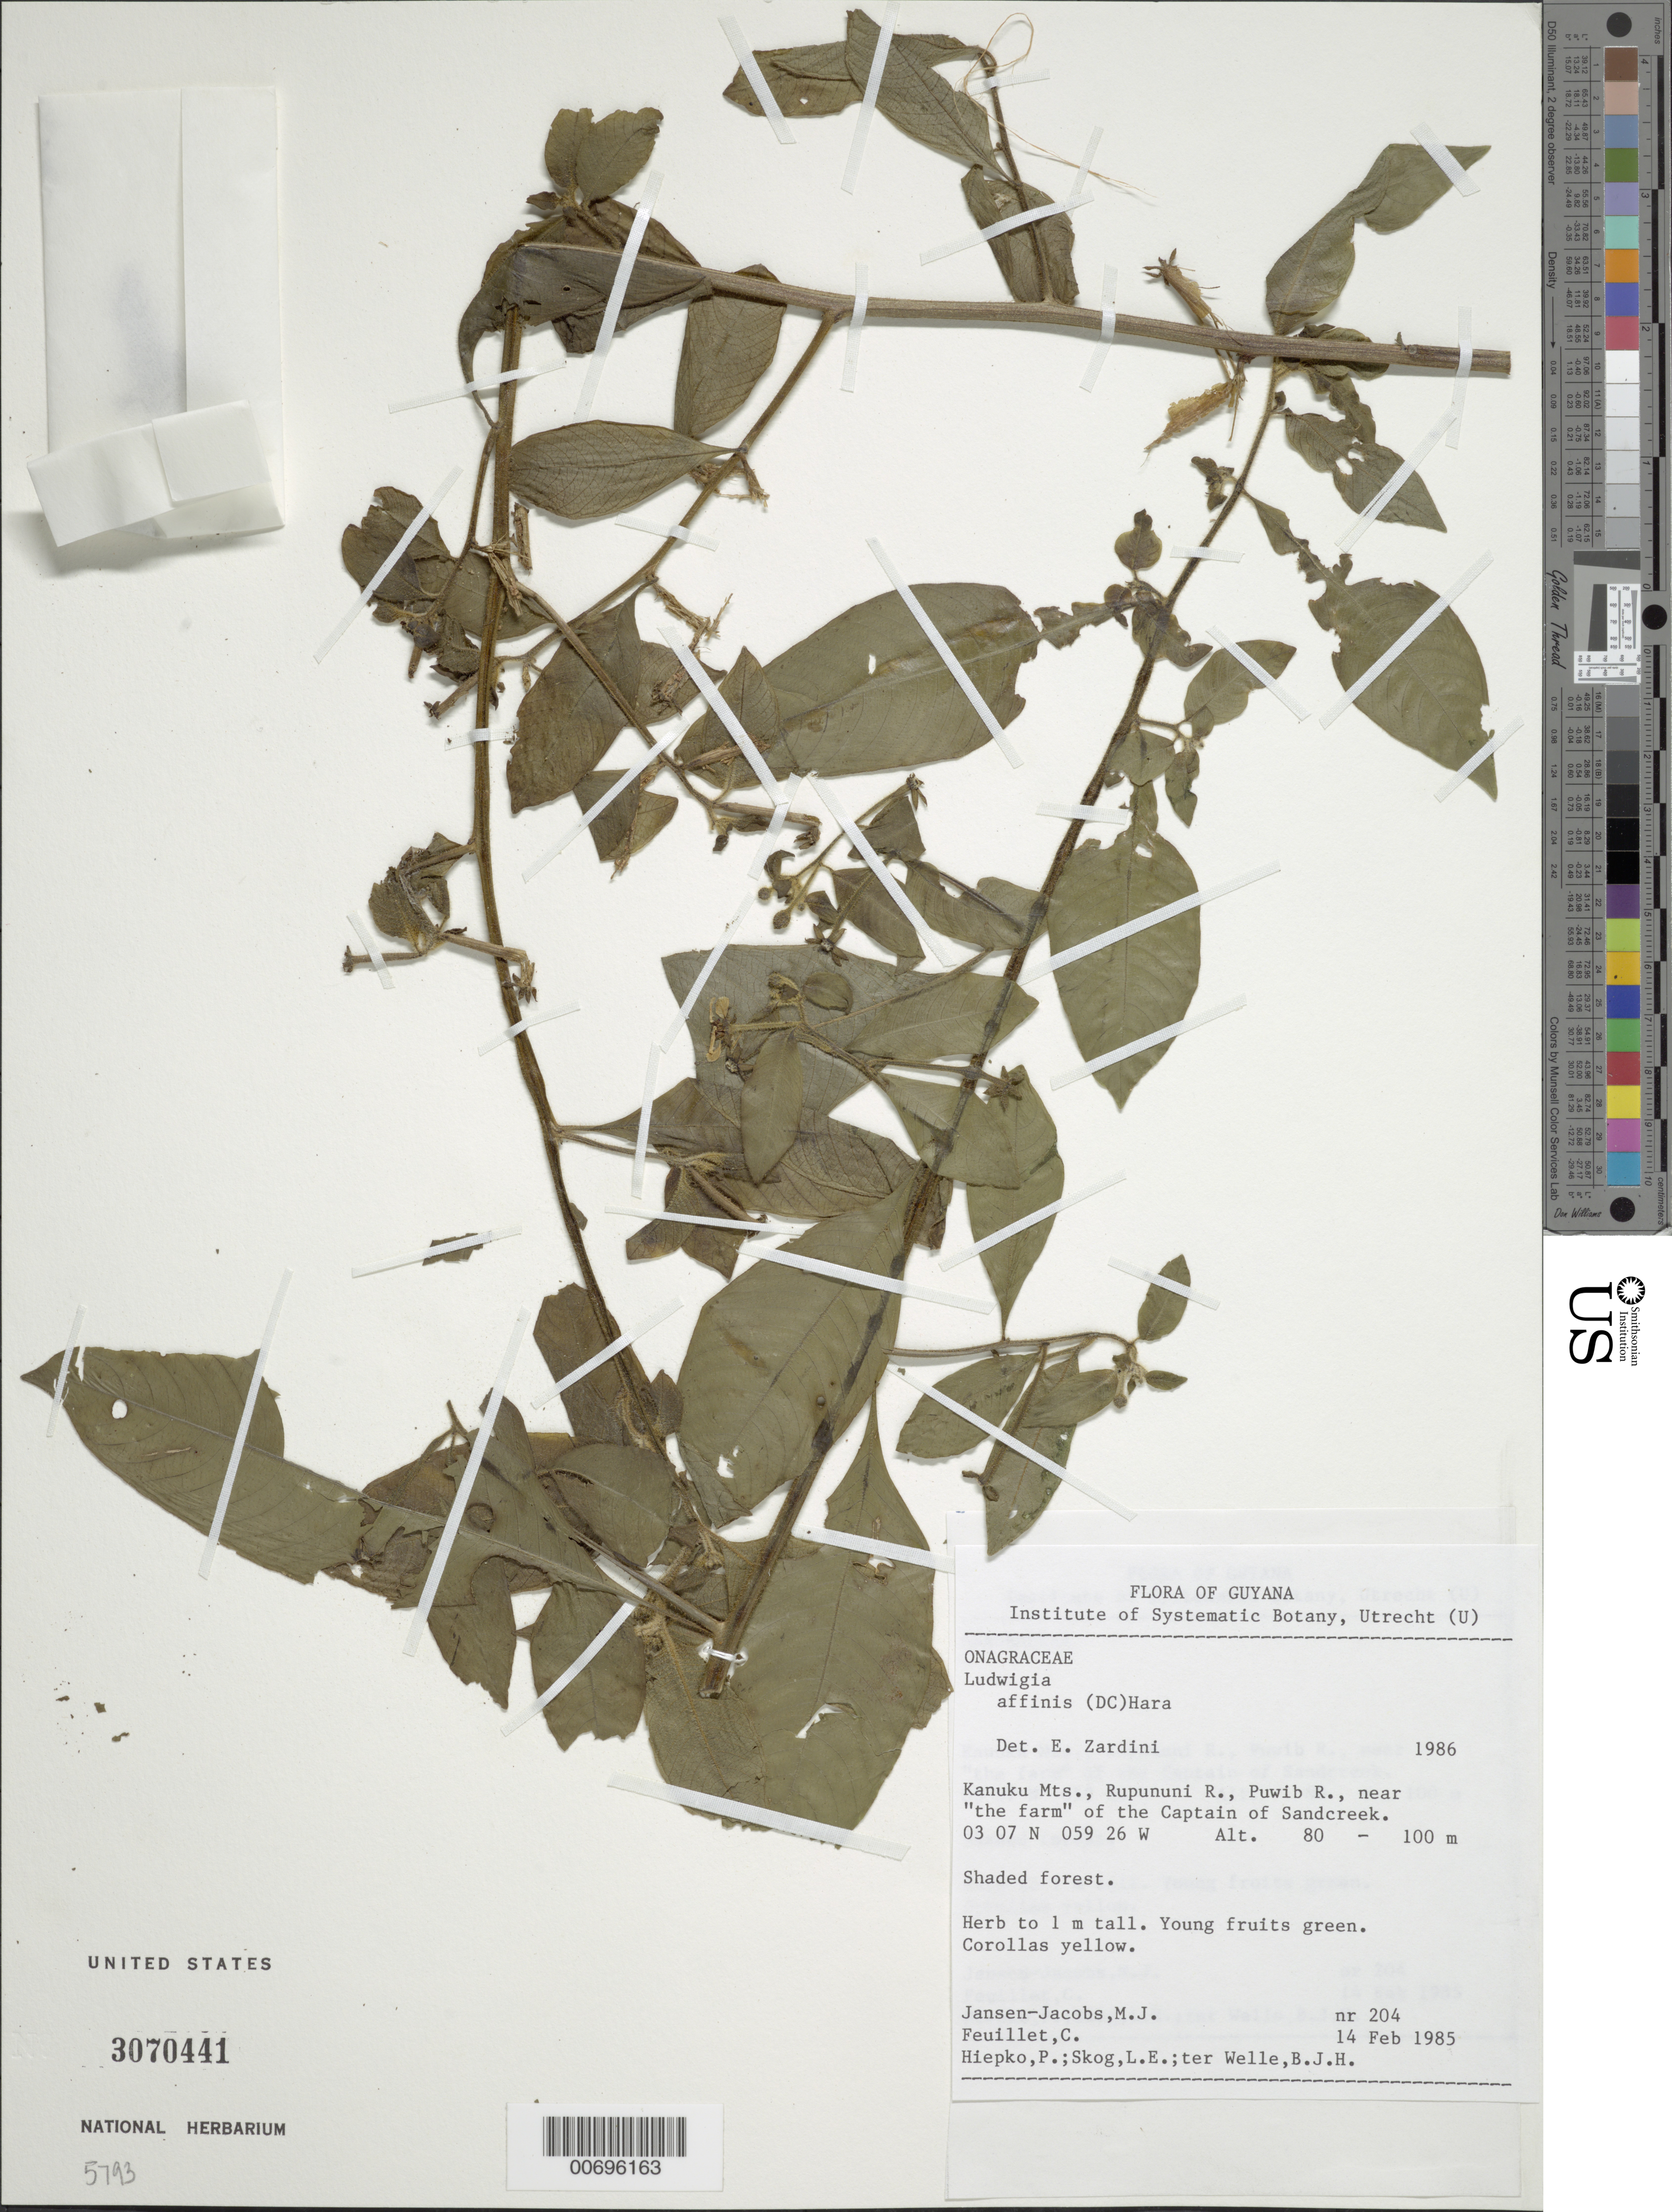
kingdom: Plantae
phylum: Tracheophyta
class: Magnoliopsida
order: Myrtales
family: Onagraceae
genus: Ludwigia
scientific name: Ludwigia affinis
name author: (DC.) H. Hara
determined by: Zardini, E. M.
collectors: M. J. Jansen-Jacobs, C. Feuillet, P. H. Hiepko, L. E. Skog & B. Welle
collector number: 204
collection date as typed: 14-Feb-85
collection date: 1985-02-14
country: Guyana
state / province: U. Takutu-U. Essequibo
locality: Kanuku Mts., Rupununi R., Puwib R. near "the farm" of the Captain of Sandcreek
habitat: Shaded forest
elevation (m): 80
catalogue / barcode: US 3070441